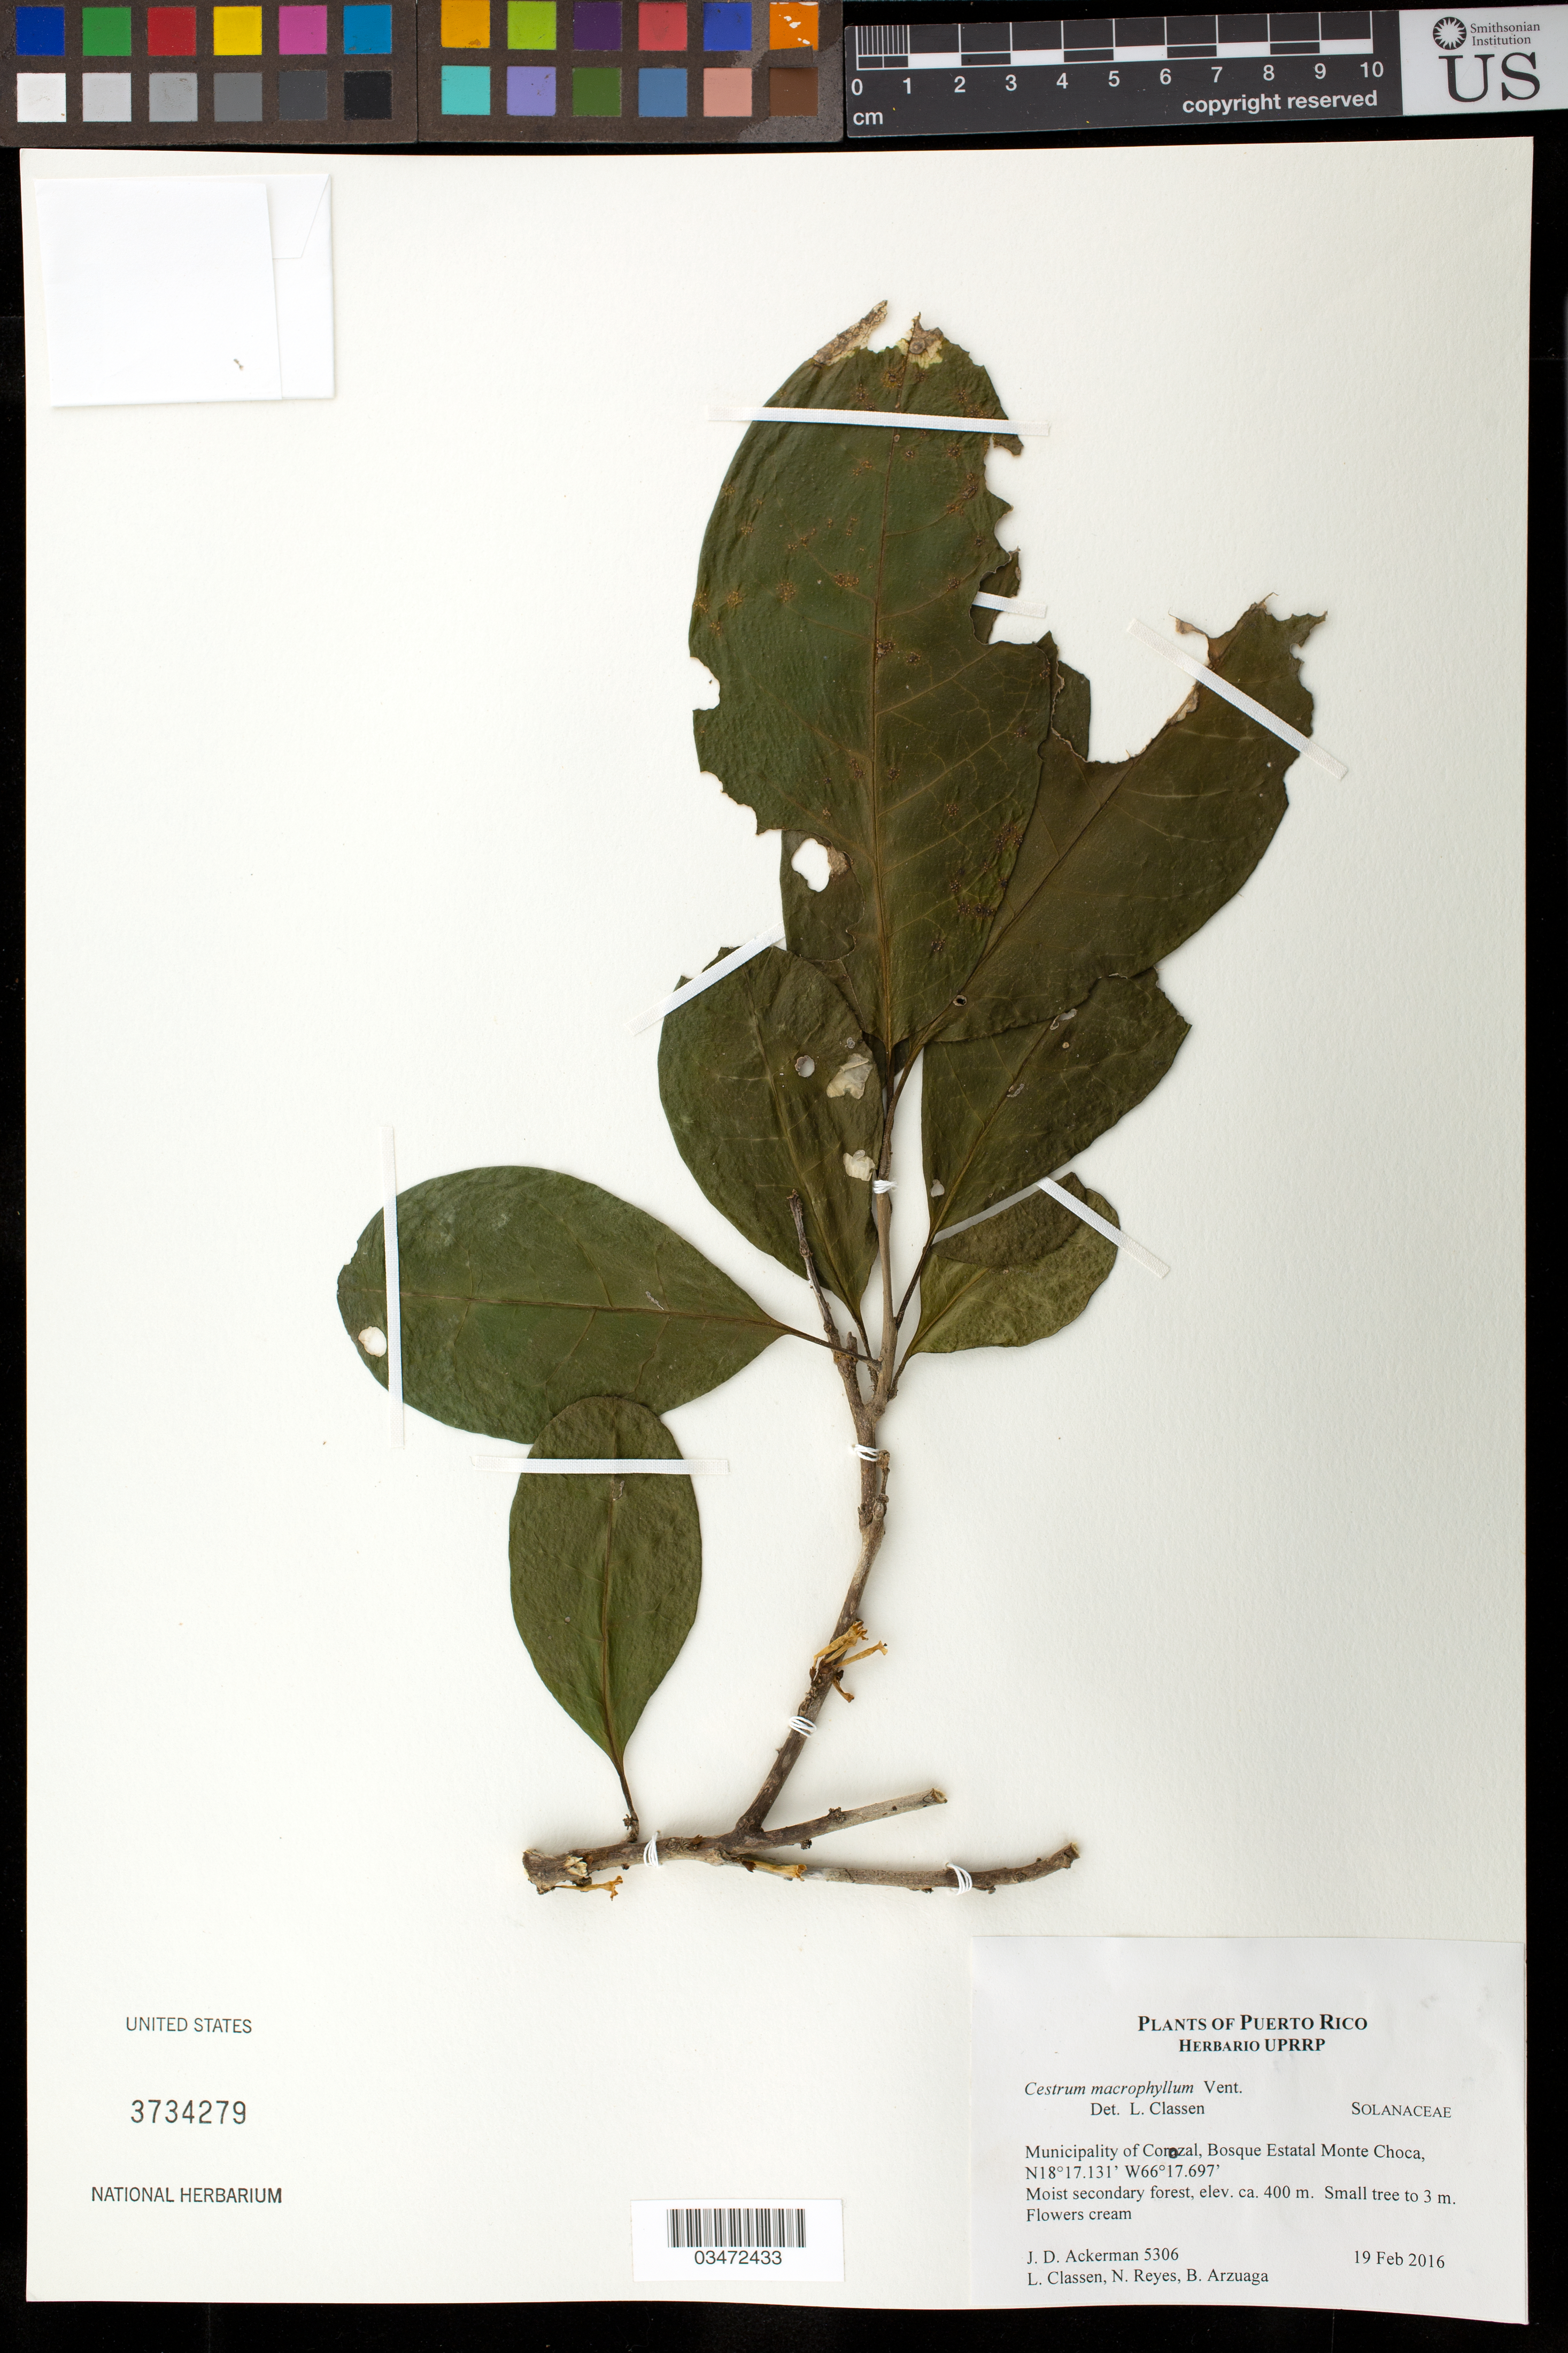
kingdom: Plantae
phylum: Tracheophyta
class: Magnoliopsida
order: Solanales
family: Solanaceae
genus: Cestrum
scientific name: Cestrum macrophyllum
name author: Vent.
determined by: Classen, L.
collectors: J. D. Ackerman, L. Classen, N. Reyes & B. Arzuaga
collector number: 5306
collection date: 2016-02-19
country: Puerto Rico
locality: Mun. Corozal, Bosque Estatal Monte Choca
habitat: Moist secondary forest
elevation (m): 400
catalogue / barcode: US 3734279